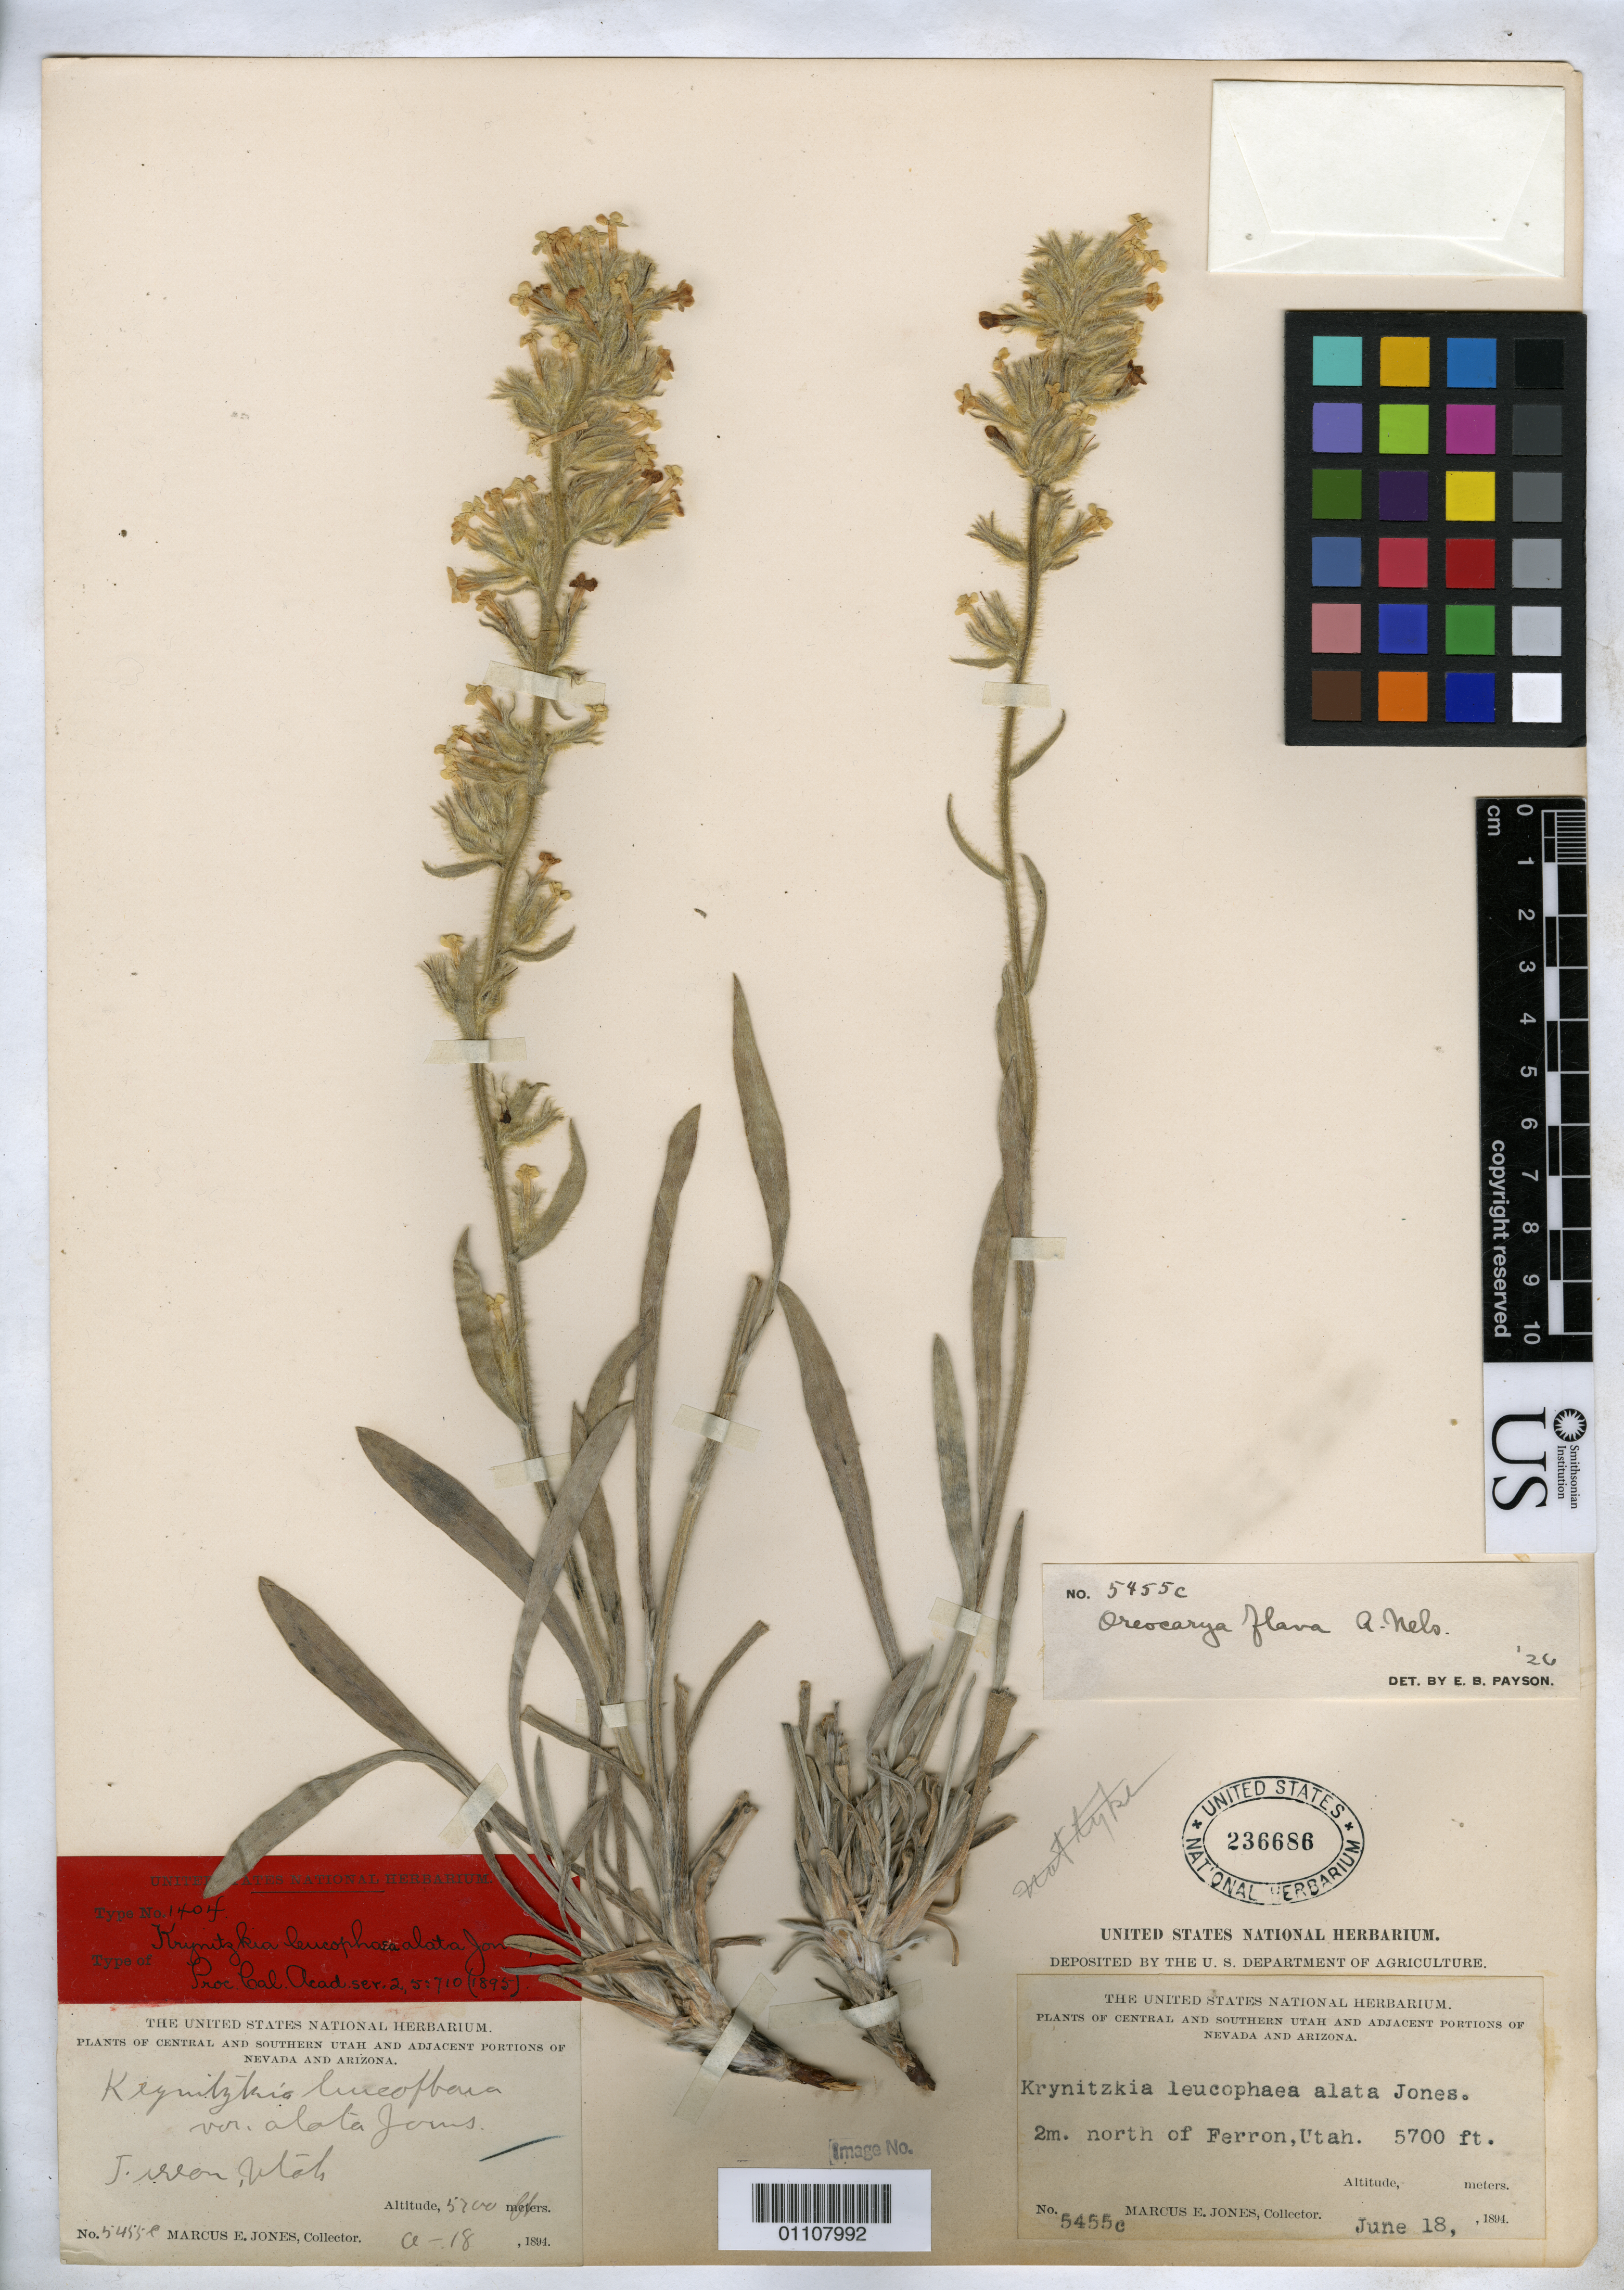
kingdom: Plantae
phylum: Tracheophyta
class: Magnoliopsida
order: Boraginales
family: Boraginaceae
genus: Krynitzkia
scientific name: Krynitzkia leucophaea var. alata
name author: M.E. Jones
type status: Isosyntype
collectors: M. E. Jones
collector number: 5455c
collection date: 1894-06-18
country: United States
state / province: Utah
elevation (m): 1737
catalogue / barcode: US 236686